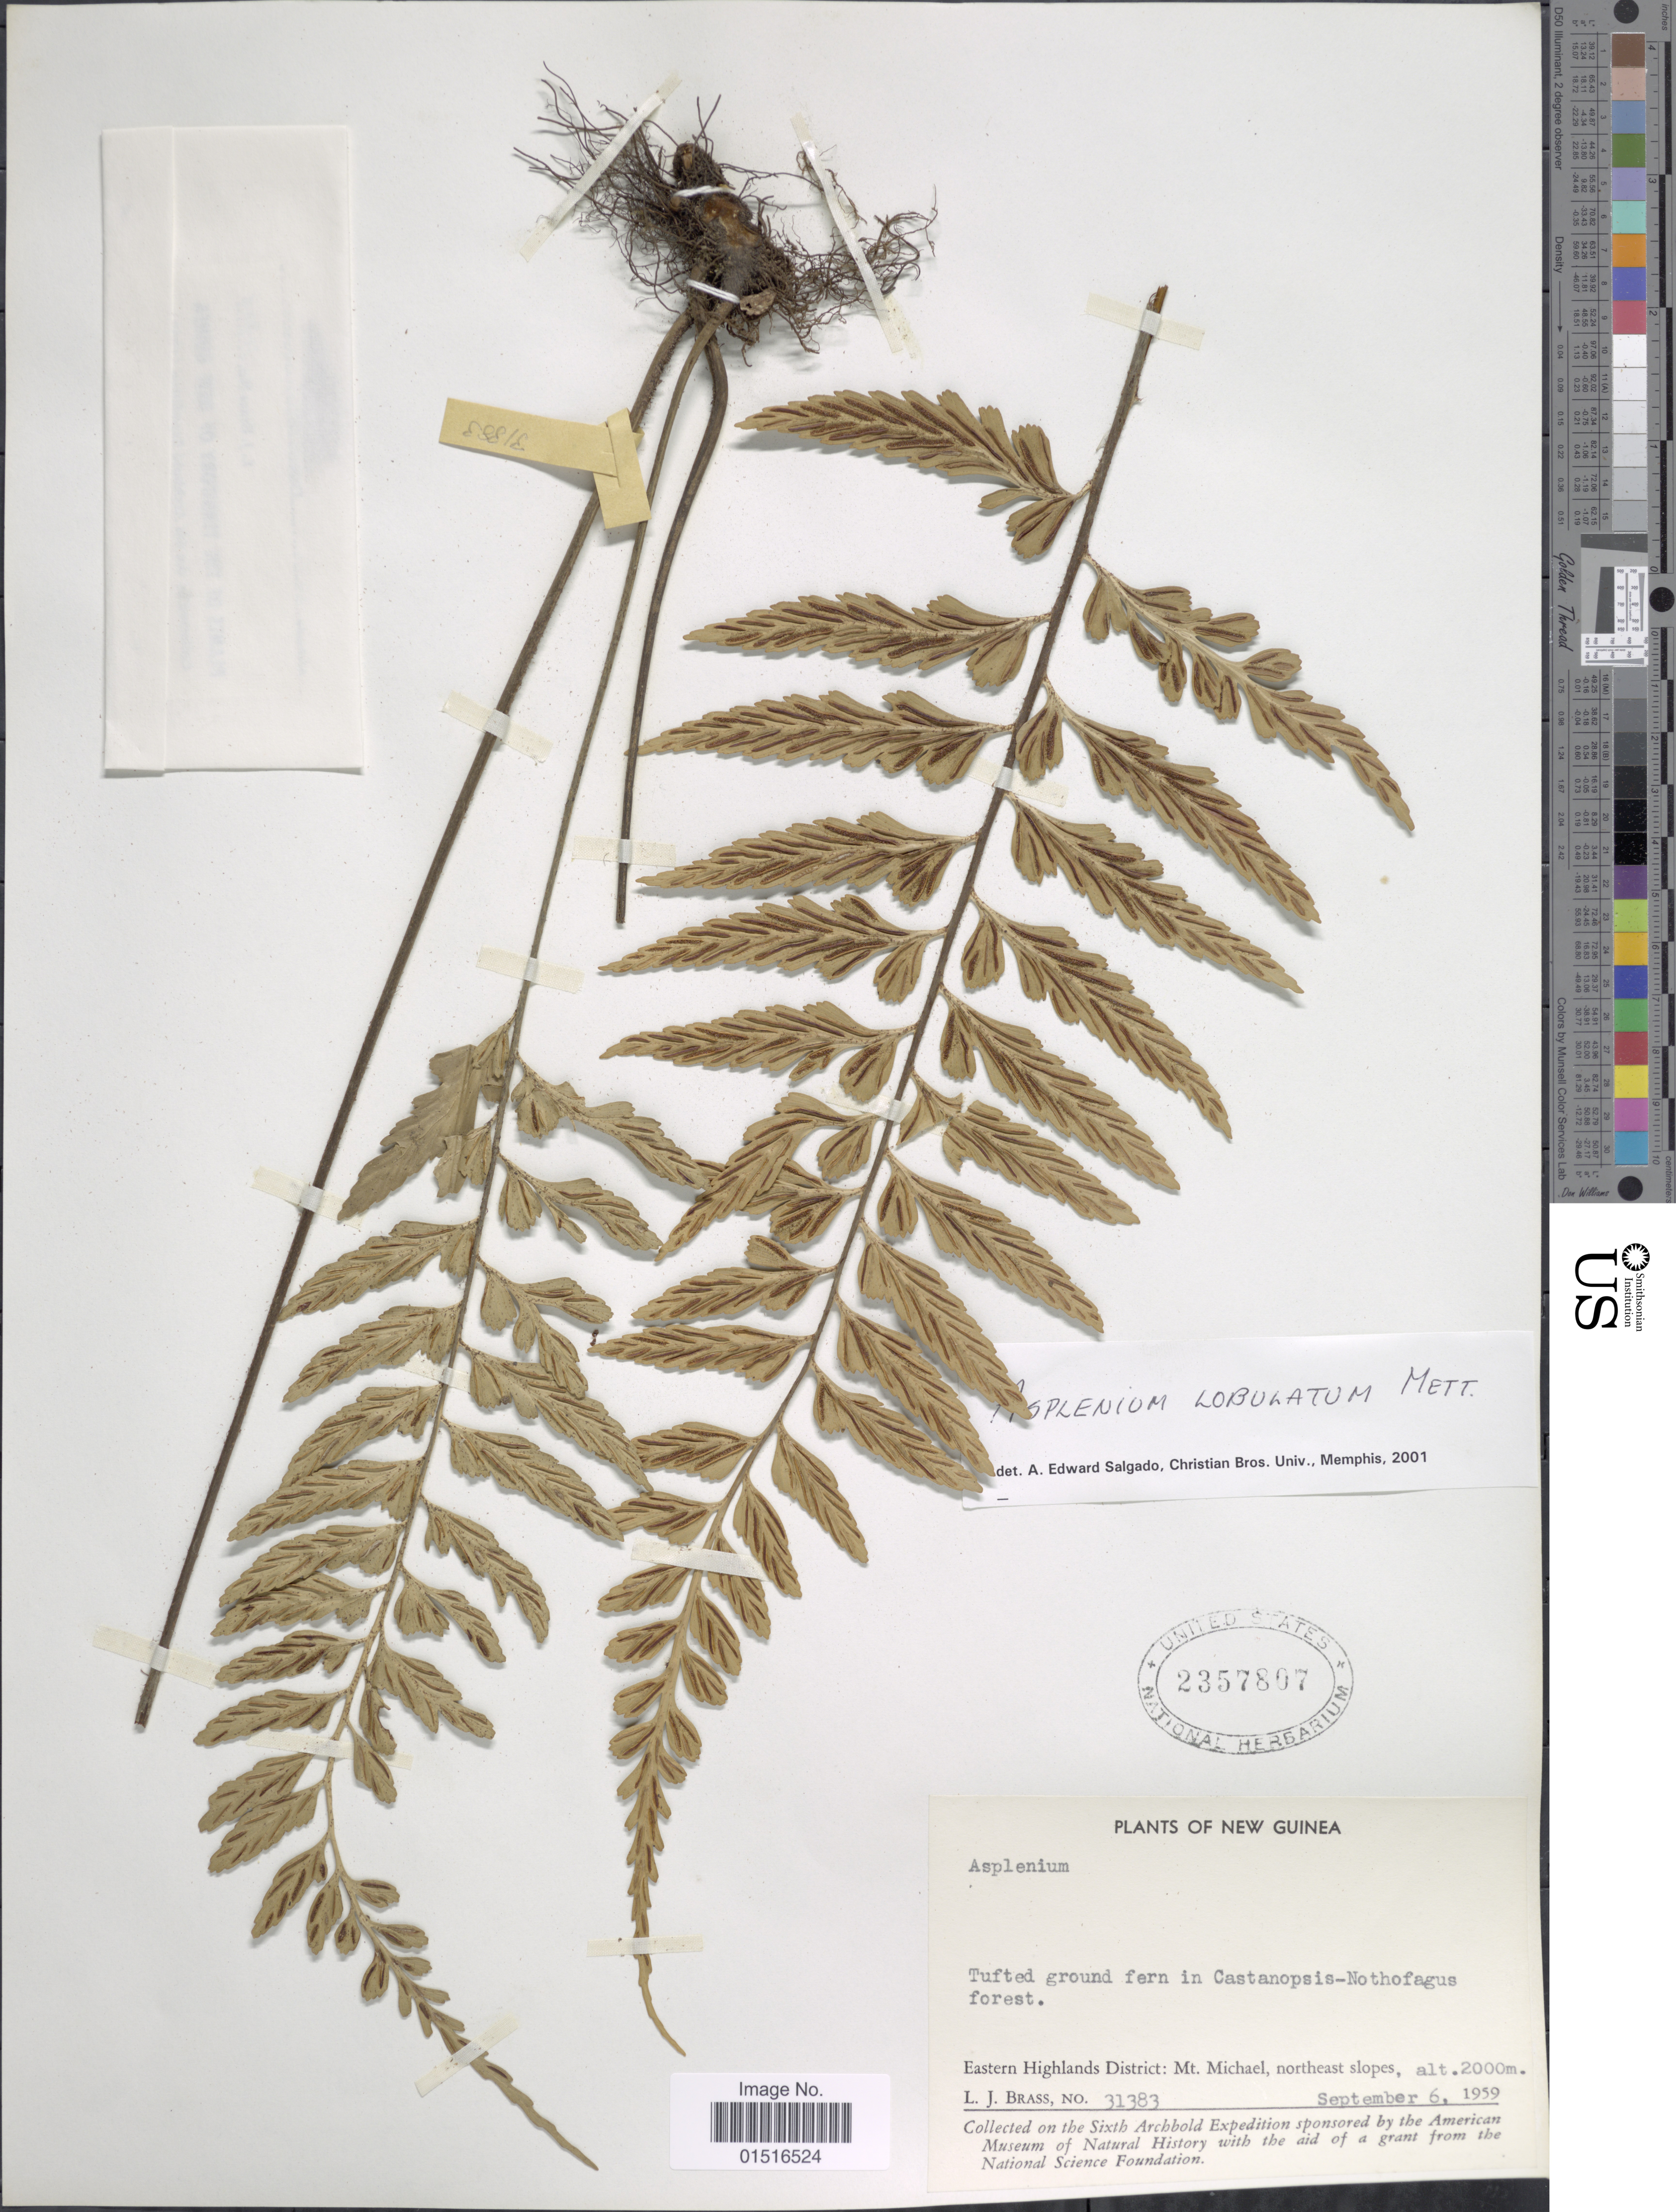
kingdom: Plantae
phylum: Tracheophyta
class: Polypodiopsida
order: Polypodiales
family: Aspleniaceae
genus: Asplenium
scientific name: Asplenium lobulatum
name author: Mett.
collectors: L. J. Brass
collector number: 31383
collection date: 1959-09-06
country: Papua New Guinea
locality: New Guinea, Eastern Highlands District: Mt. Michael, northeast slopes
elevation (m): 2000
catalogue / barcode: US 2357807